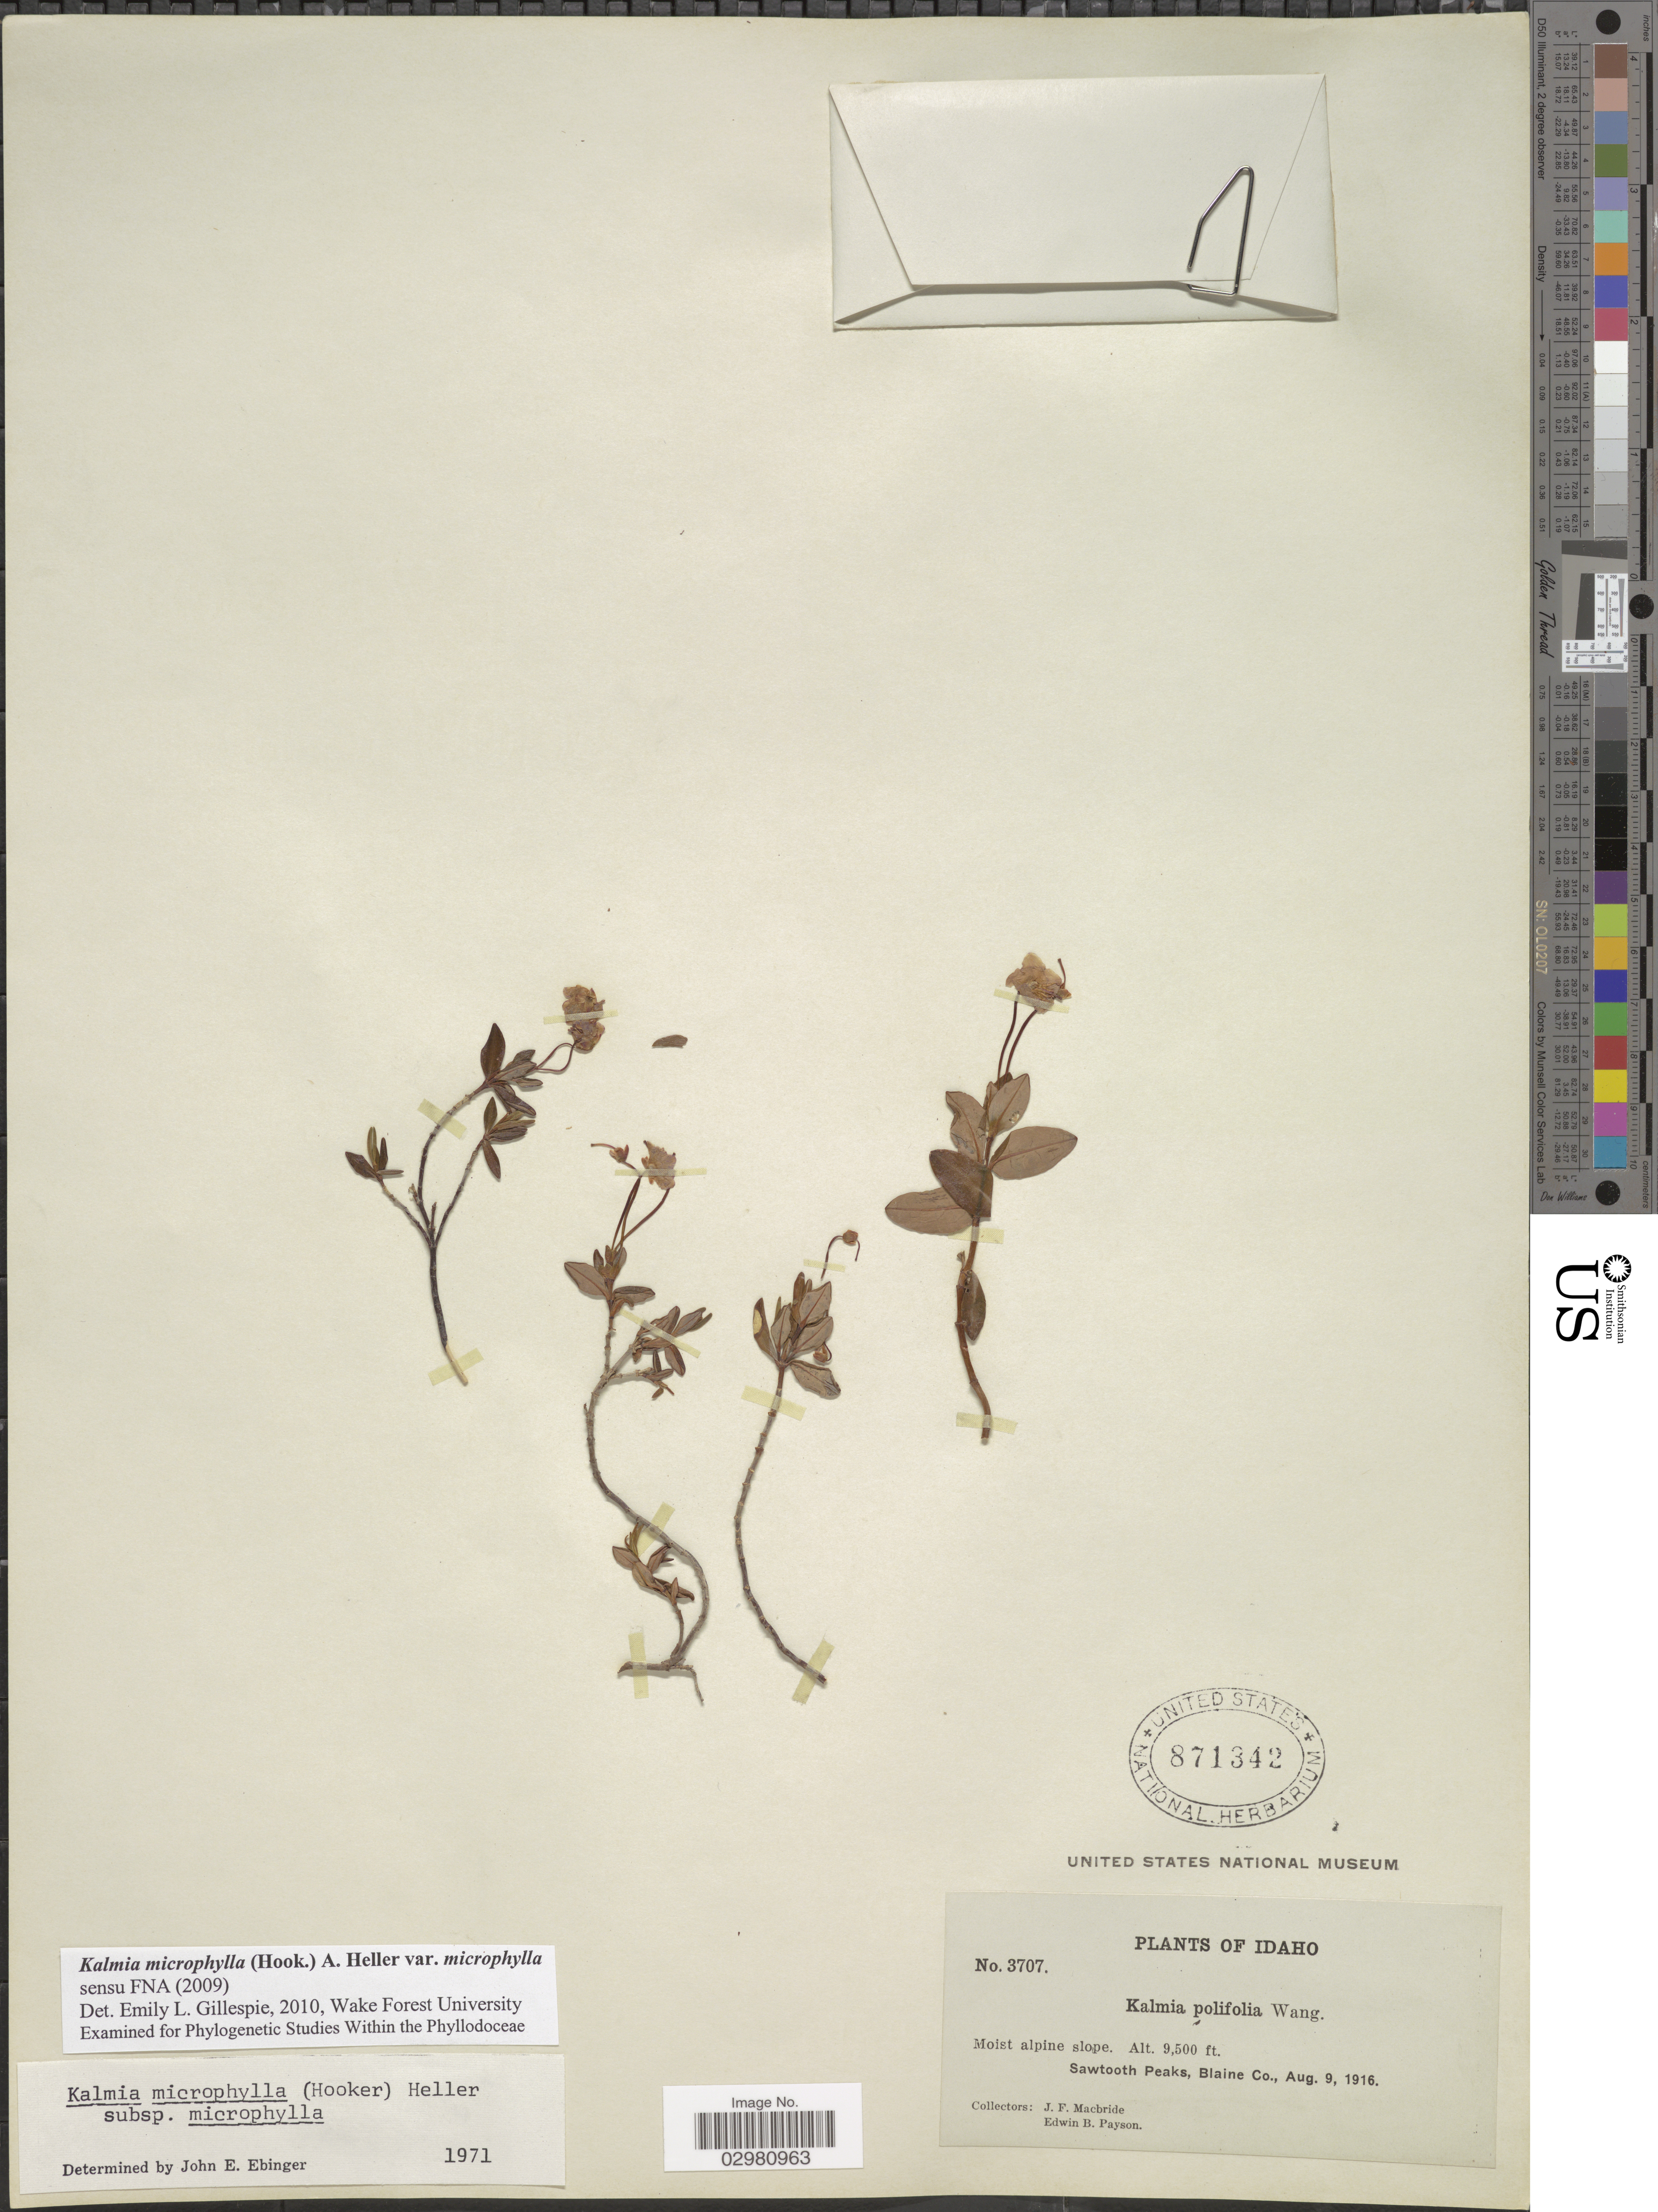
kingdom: Plantae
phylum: Tracheophyta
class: Magnoliopsida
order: Ericales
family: Ericaceae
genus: Kalmia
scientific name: Kalmia microphylla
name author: (Hook.) A. Heller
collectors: J. F. Macbride & E. B. Payson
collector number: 3707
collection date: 1916-08-09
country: United States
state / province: Idaho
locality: Sawtooth Peaks, Blaine Co.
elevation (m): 2896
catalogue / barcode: US 871342